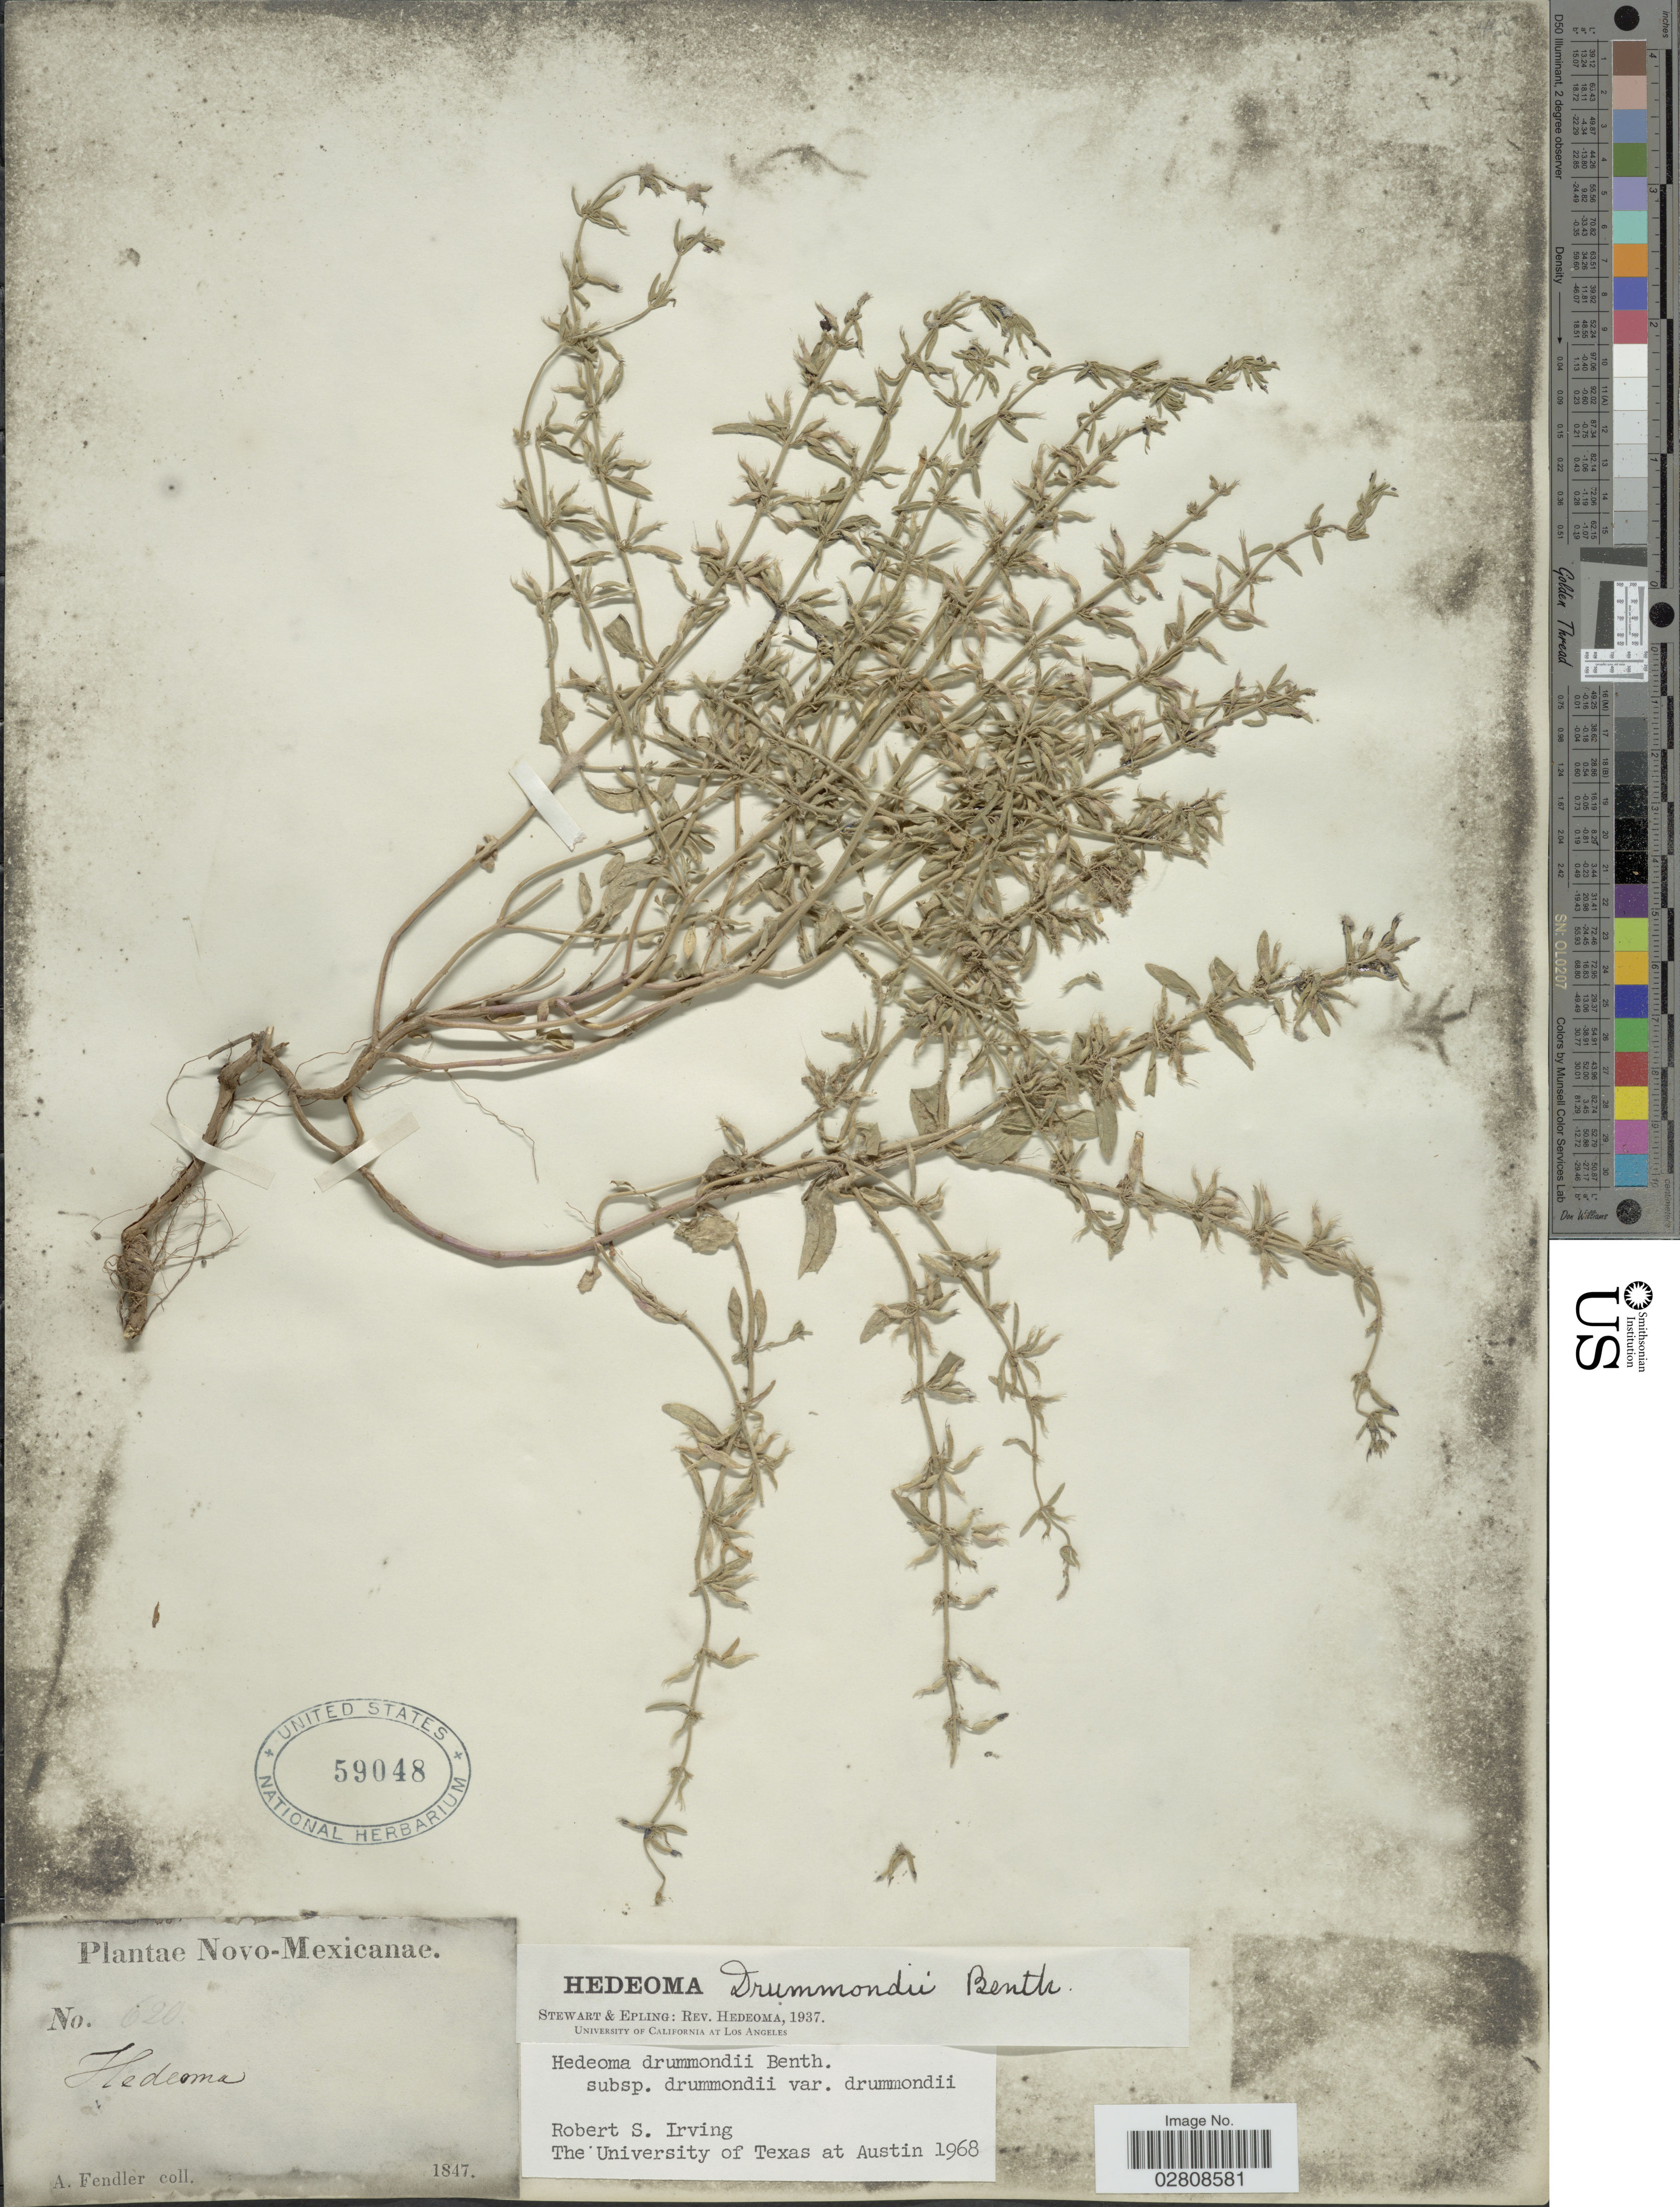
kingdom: Plantae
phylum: Tracheophyta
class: Magnoliopsida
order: Lamiales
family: Lamiaceae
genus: Hedeoma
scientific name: Hedeoma drummondii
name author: Benth.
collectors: A. Fendler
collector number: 620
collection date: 1847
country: United States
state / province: New Mexico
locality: Novo-Mexicanae.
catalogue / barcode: US 59048